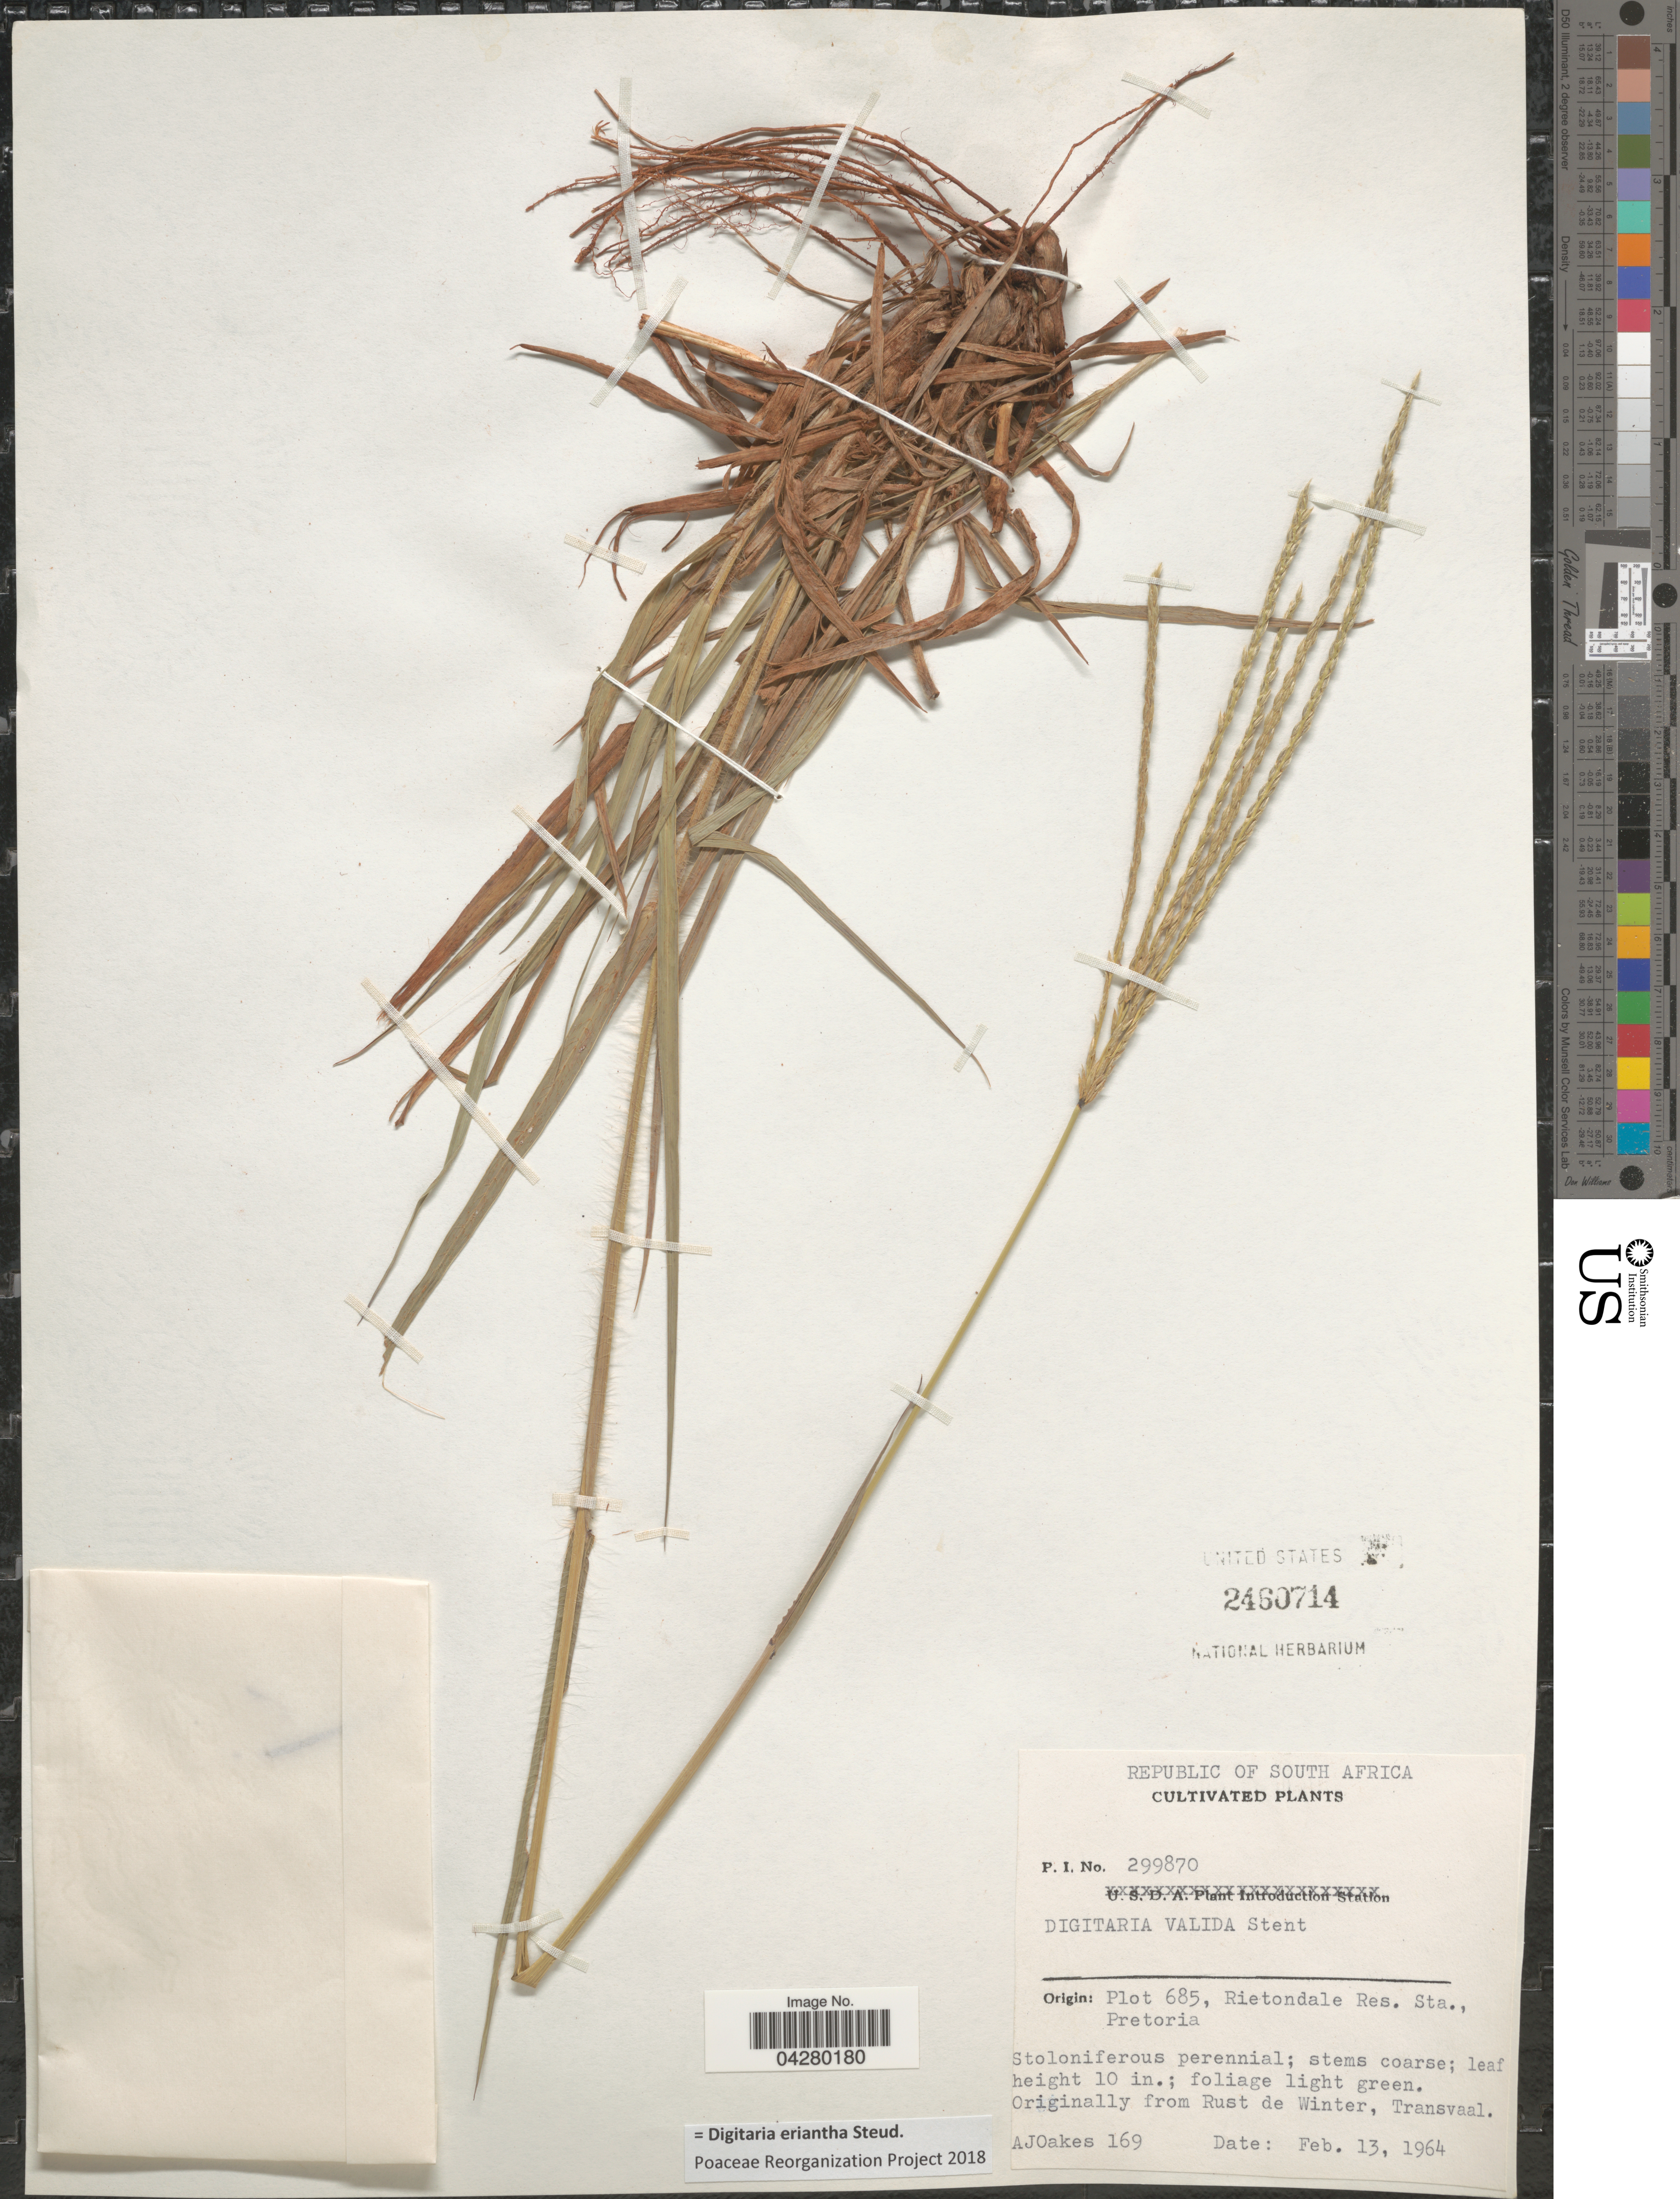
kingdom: Plantae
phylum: Tracheophyta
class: Liliopsida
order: Poales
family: Poaceae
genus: Digitaria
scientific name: Digitaria eriantha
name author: Steud.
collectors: A. Oakes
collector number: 169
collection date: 1964-02-13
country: South Africa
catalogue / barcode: US 2460714